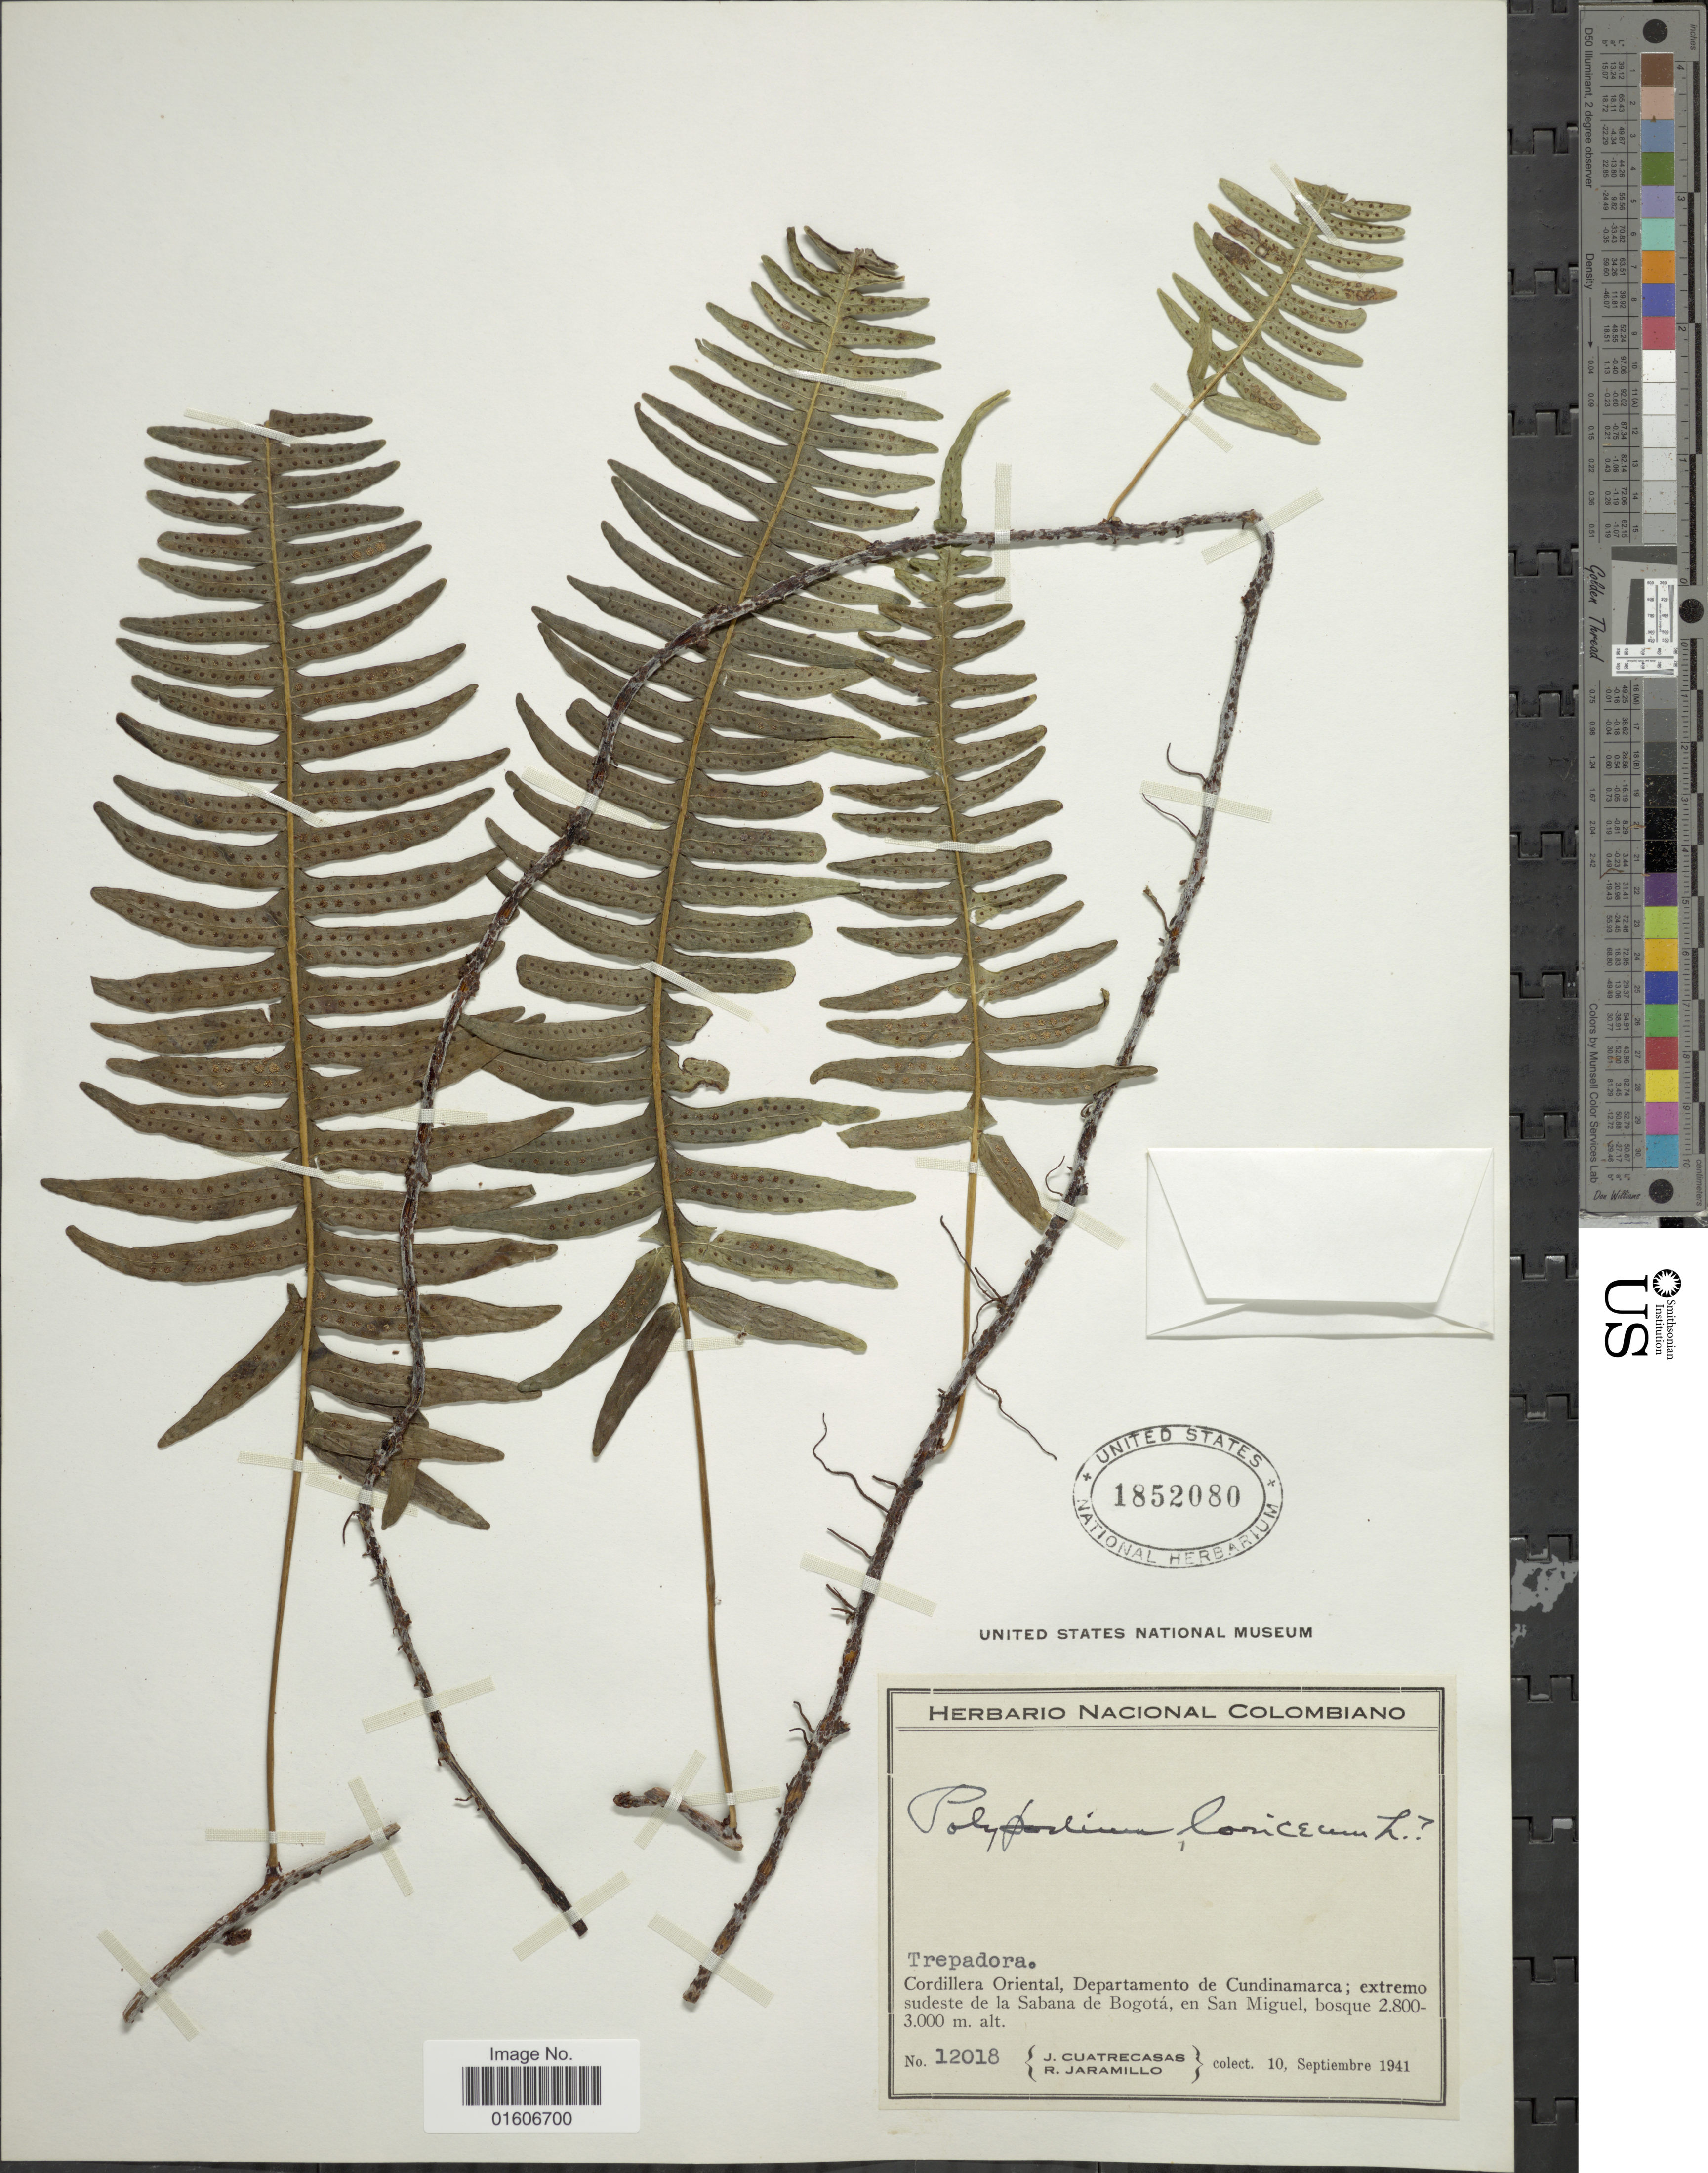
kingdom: Plantae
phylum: Tracheophyta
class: Polypodiopsida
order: Polypodiales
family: Polypodiaceae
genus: Serpocaulon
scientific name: Serpocaulon loriceum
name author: (L.) A.R. Sm.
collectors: J. Cuatrecasas & R. Jaramillo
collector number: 12018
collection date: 1941-09-10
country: Colombia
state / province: Cundinamarca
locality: Cordillera Oriental, Departamento de Cundinamarca; extremo sudeste de la Sabana de Bogotá, en San Miguel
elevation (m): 2800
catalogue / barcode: US 1852080